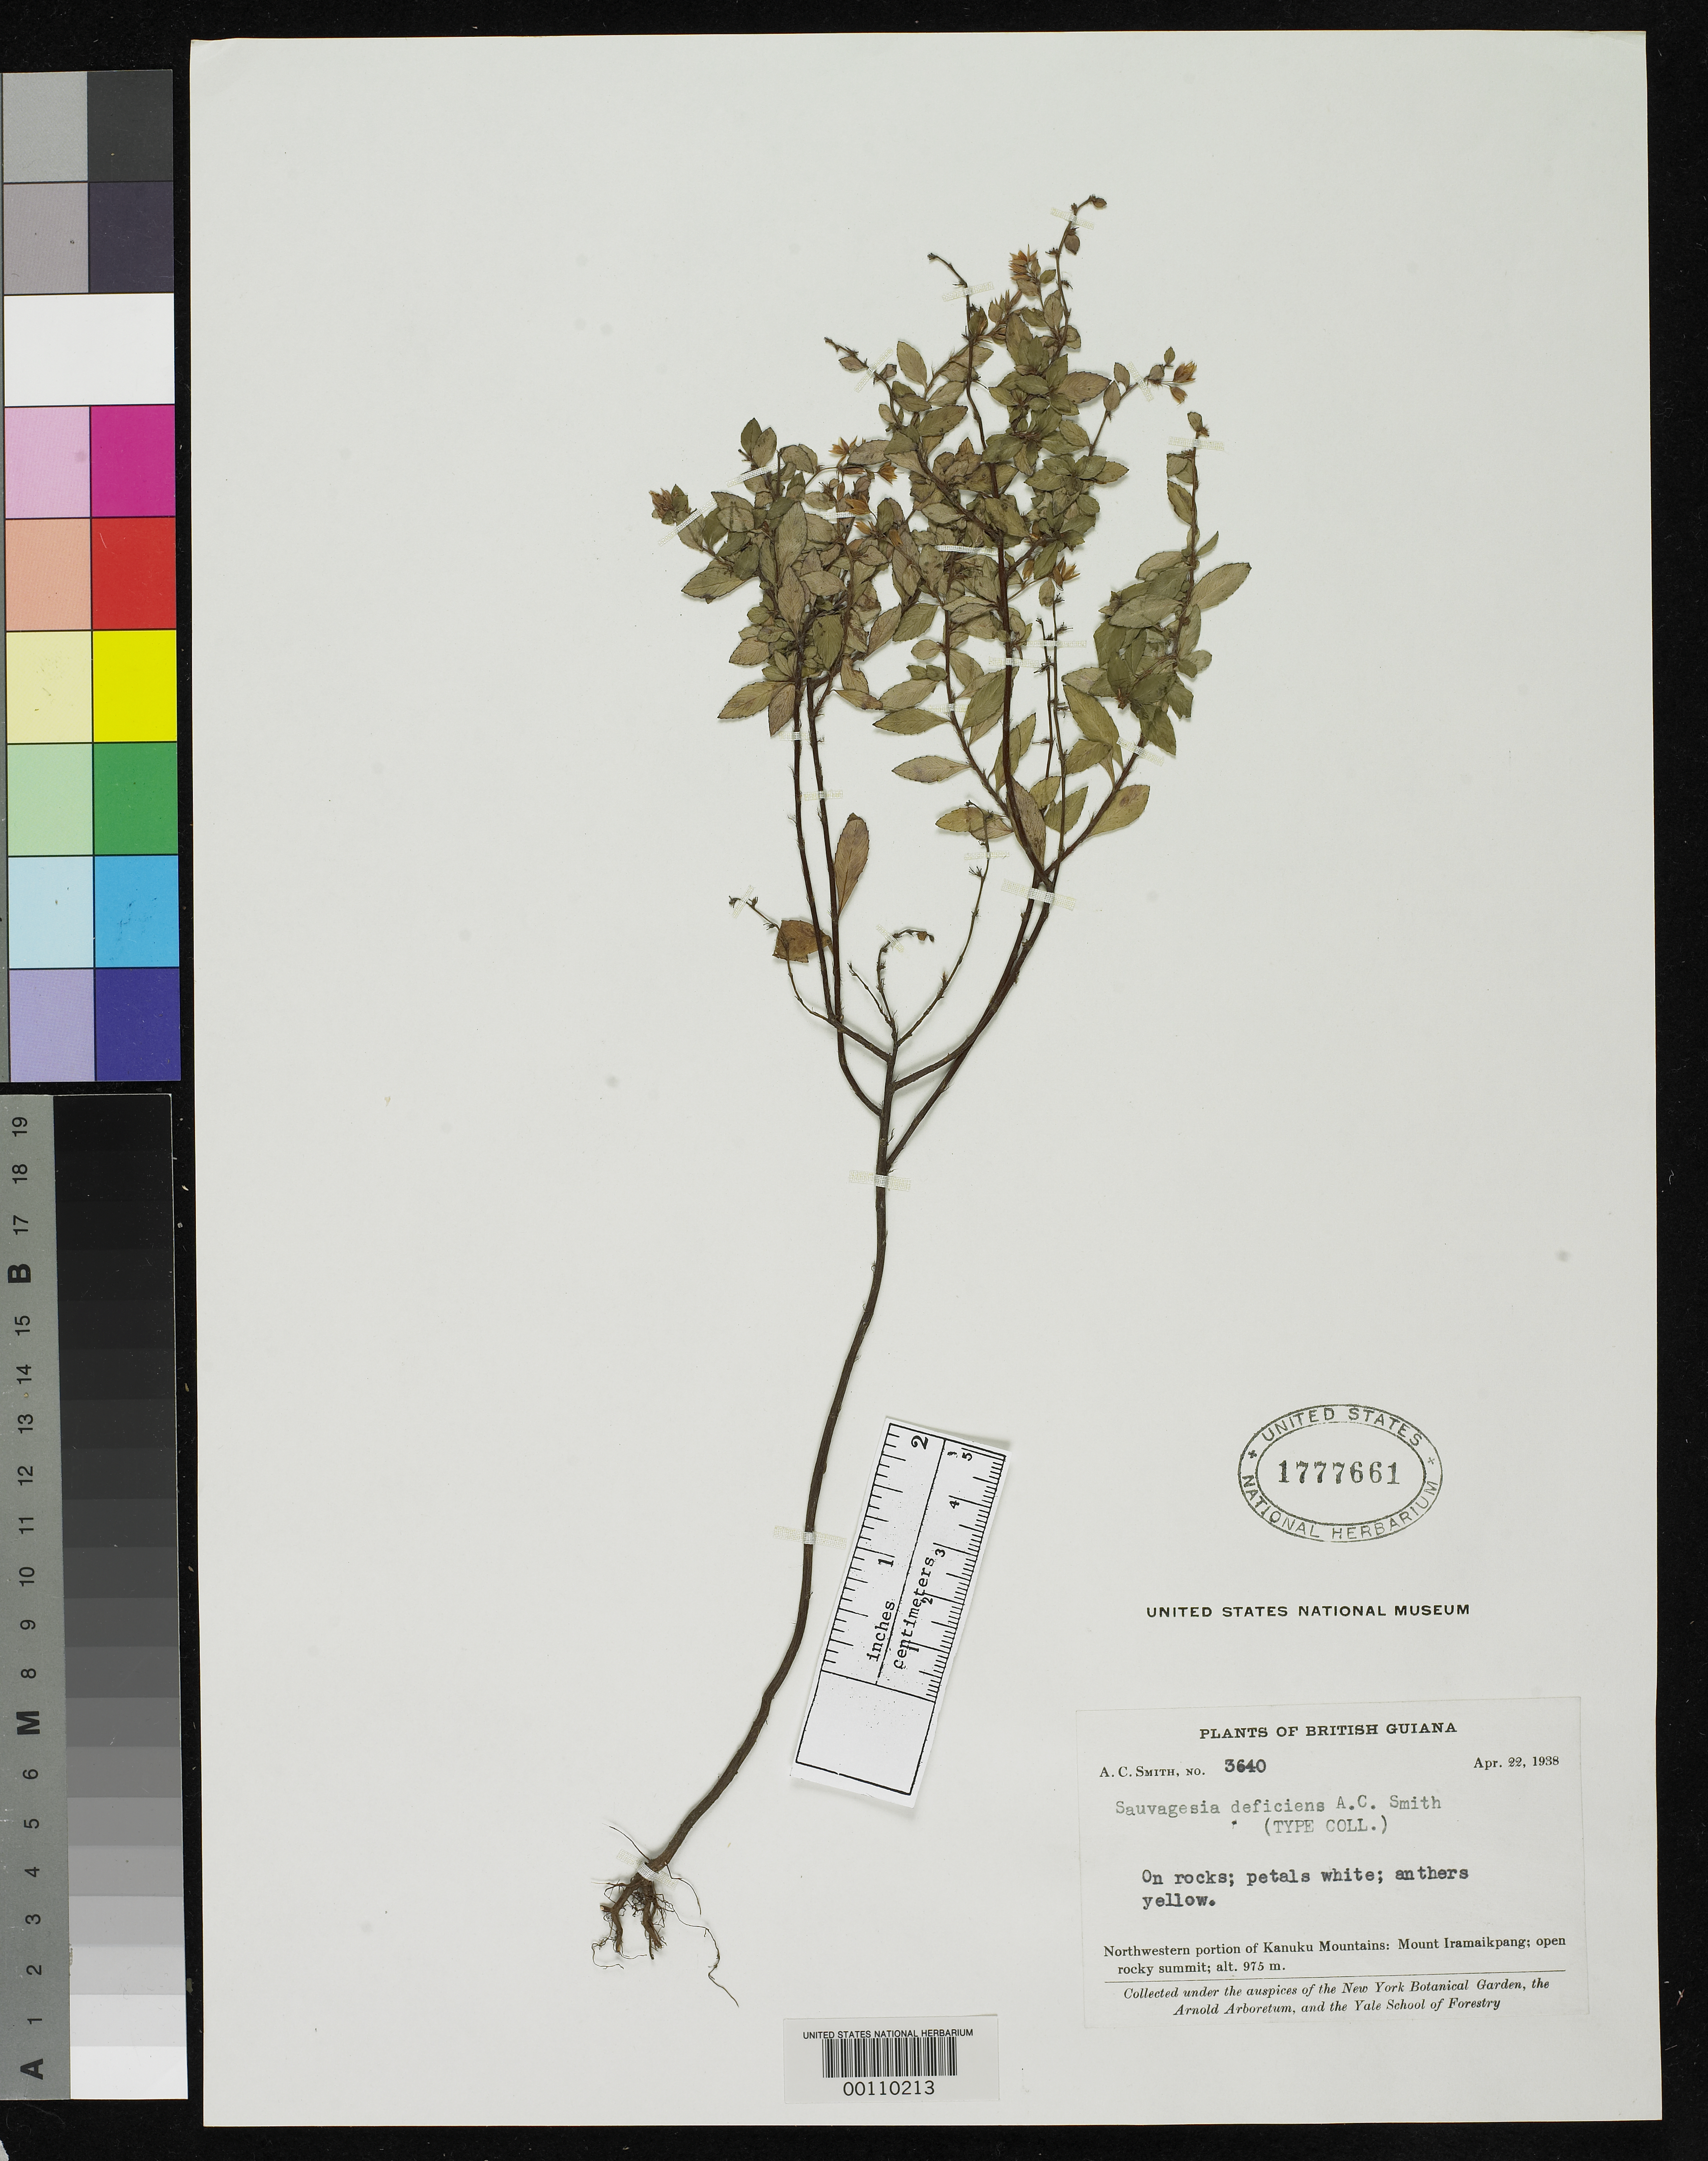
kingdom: Plantae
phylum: Tracheophyta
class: Magnoliopsida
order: Malpighiales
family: Ochnaceae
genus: Sauvagesia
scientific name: Sauvagesia deficiens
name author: A.C. Sm.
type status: Isotype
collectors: A. C. Smith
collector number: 3640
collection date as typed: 22 Apr 1938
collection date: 1938-04-22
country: Guyana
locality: NW portion of Kanuku Mts., Mt. Iramaikpang.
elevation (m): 975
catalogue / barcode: US 1777661